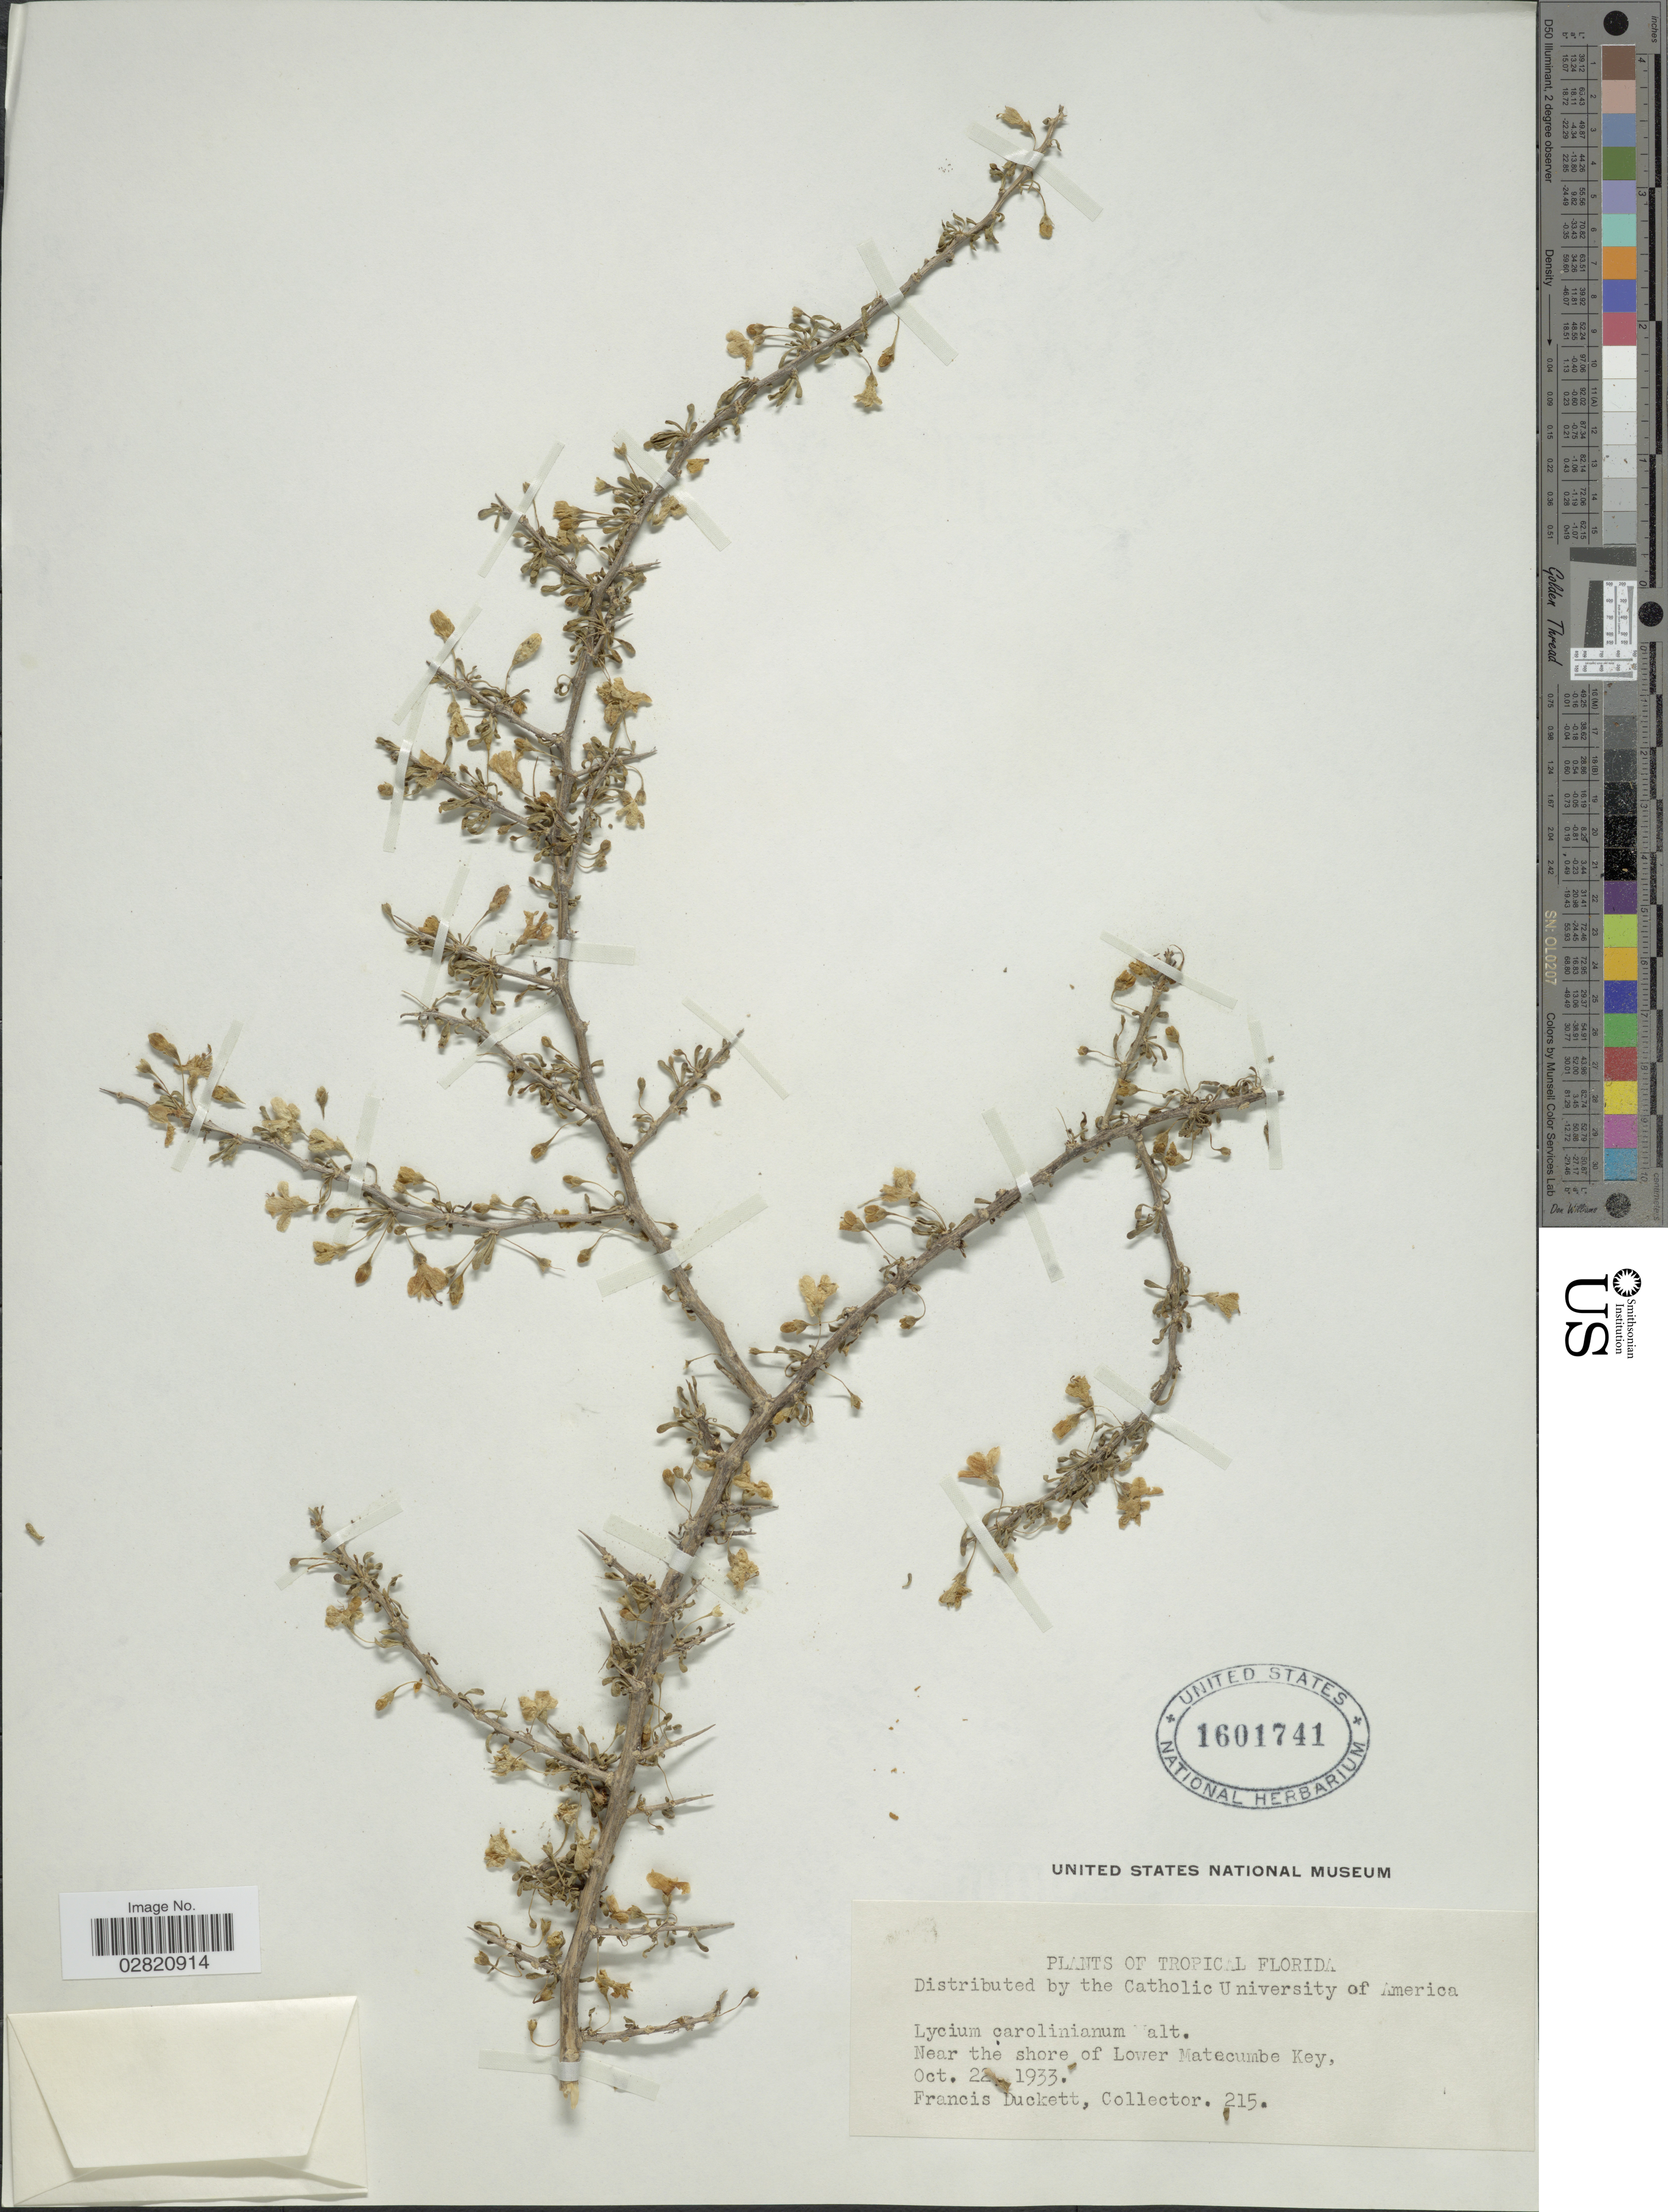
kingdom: Plantae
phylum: Tracheophyta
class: Magnoliopsida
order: Solanales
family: Solanaceae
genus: Lycium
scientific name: Lycium carolinianum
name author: Walter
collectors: F. Duckett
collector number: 215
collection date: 1933-10-22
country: United States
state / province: Florida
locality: Tropical Florida, near the shore of Lower Matecumbe Key.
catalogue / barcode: US 1601741